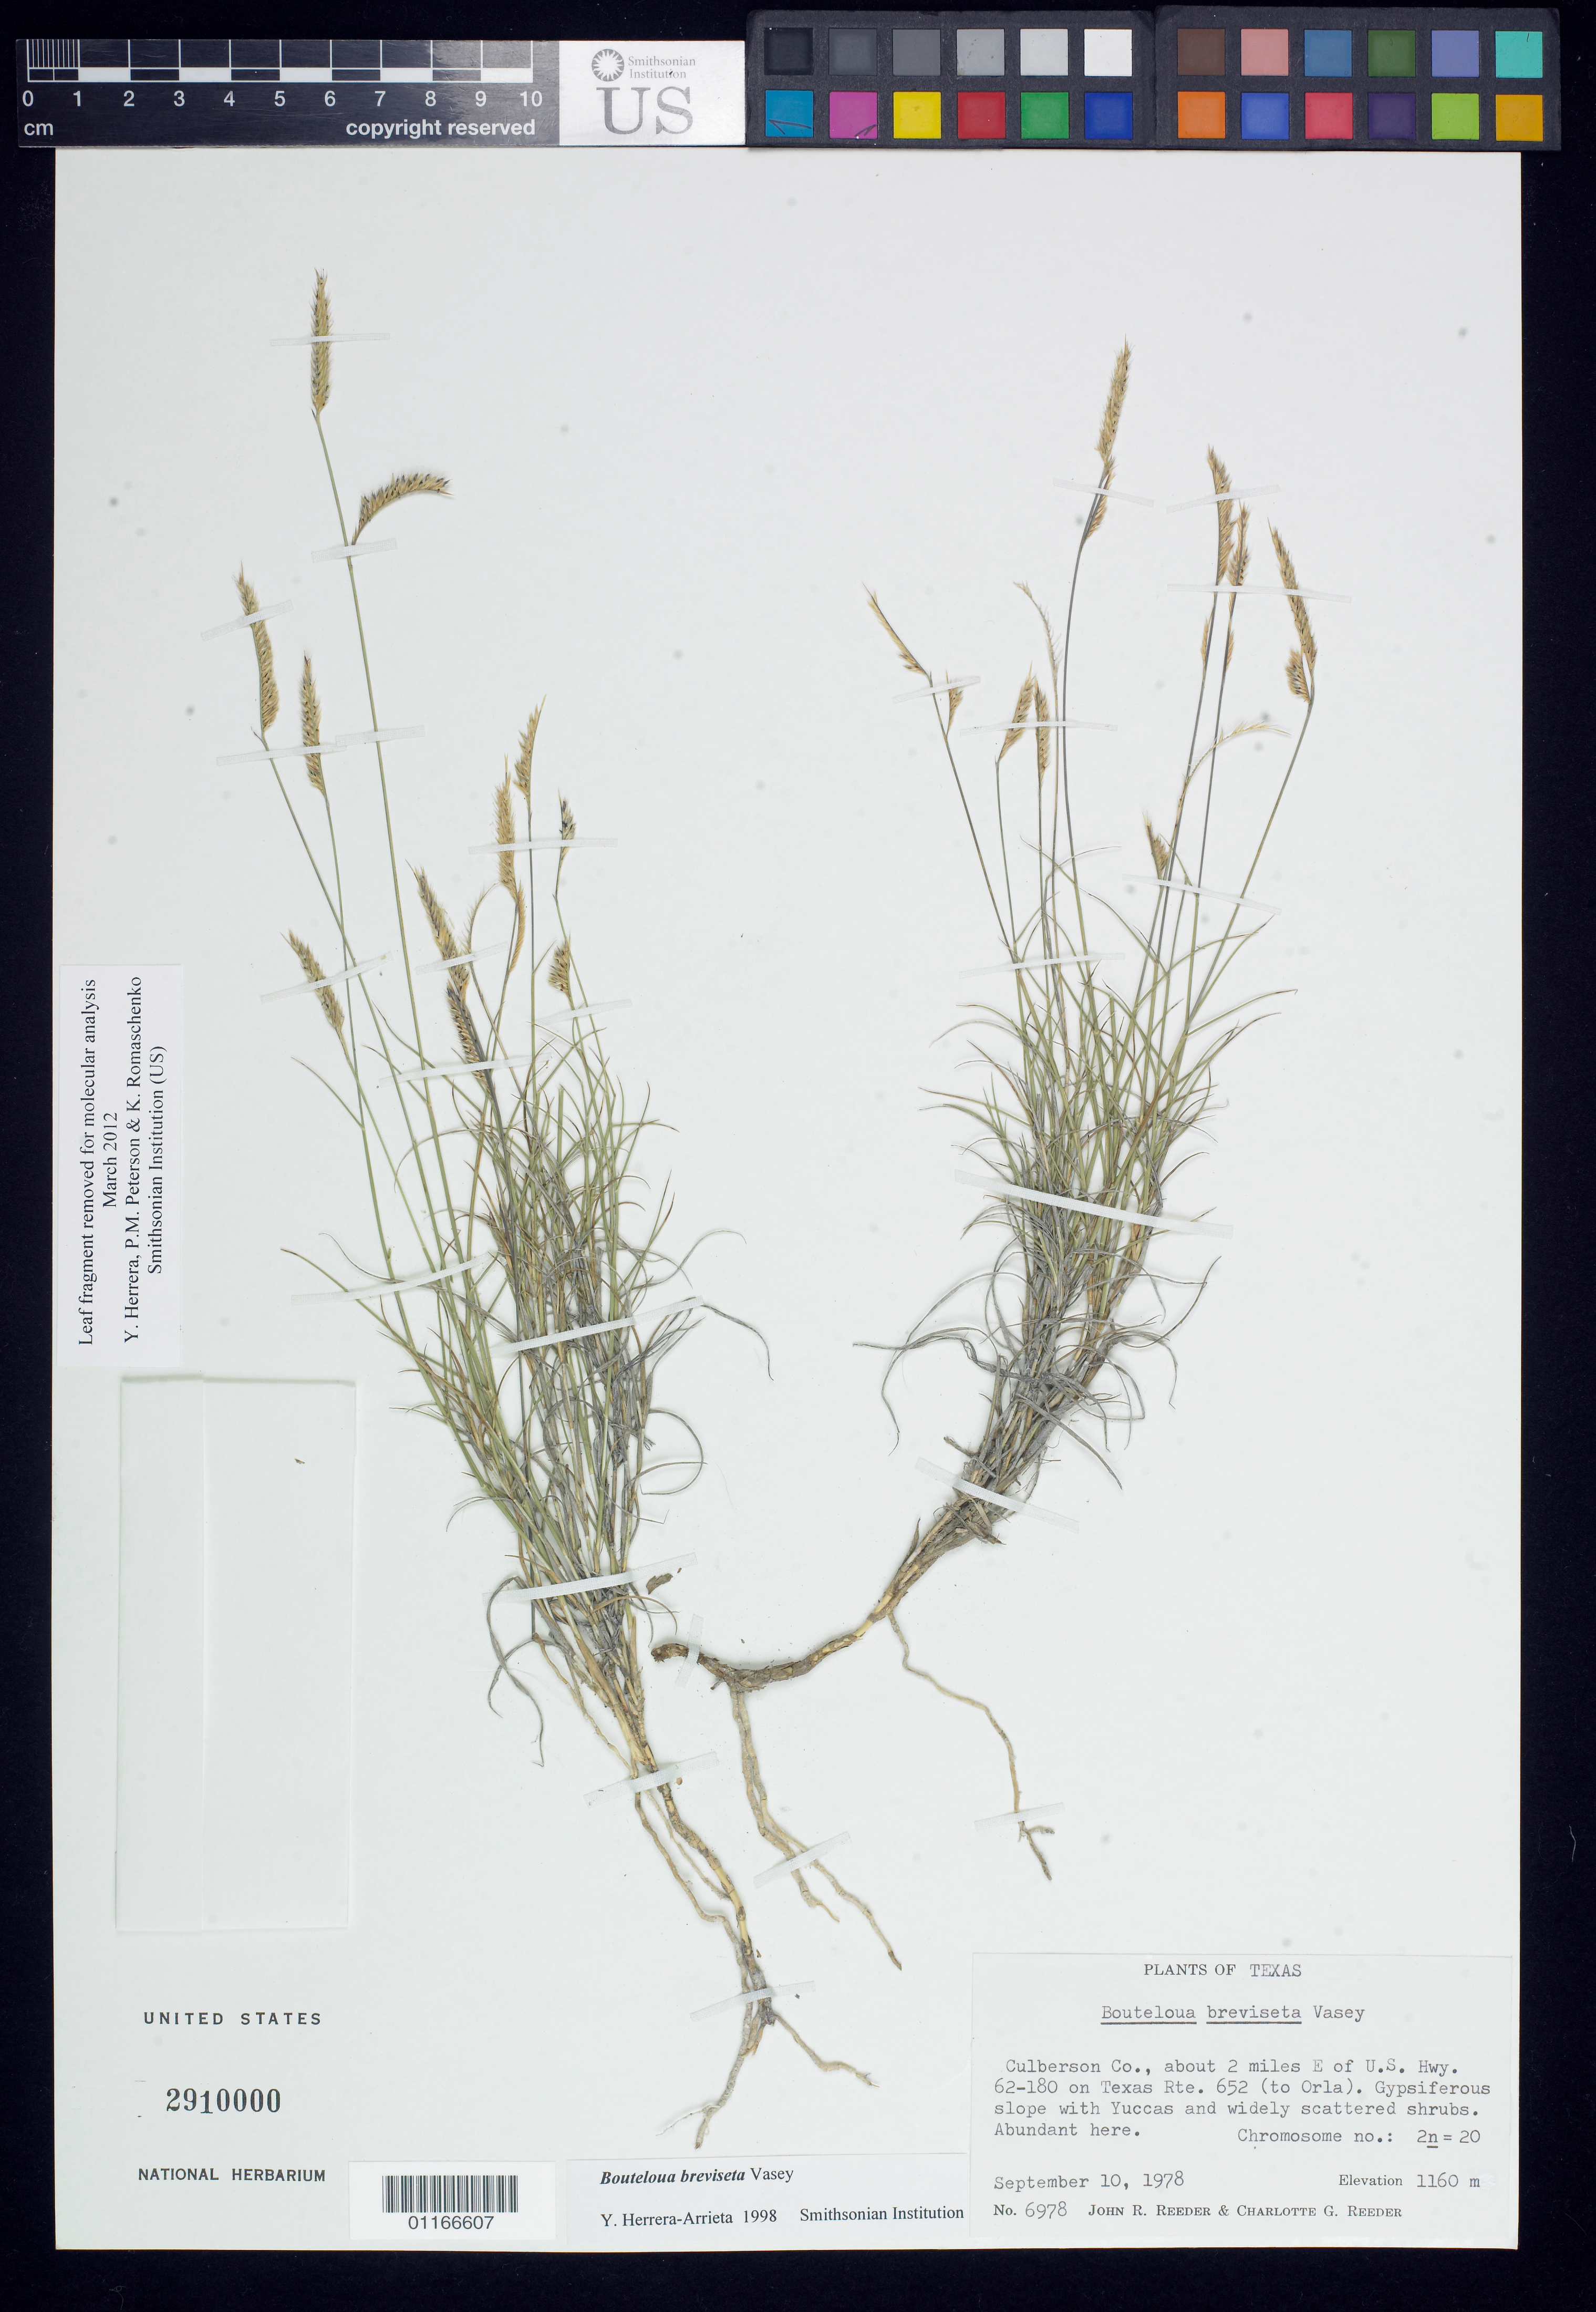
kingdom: Plantae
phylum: Tracheophyta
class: Liliopsida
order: Poales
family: Poaceae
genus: Bouteloua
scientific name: Bouteloua breviseta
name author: Vasey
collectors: J.R. Reeder & C.O. Reeder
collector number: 6978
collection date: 1978-09-10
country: United States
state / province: Texas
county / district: Culberson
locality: About 2 miles E of US Highway 62-180 on Texas Rte. 652 (to Orla).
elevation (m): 1160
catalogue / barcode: US 2910000